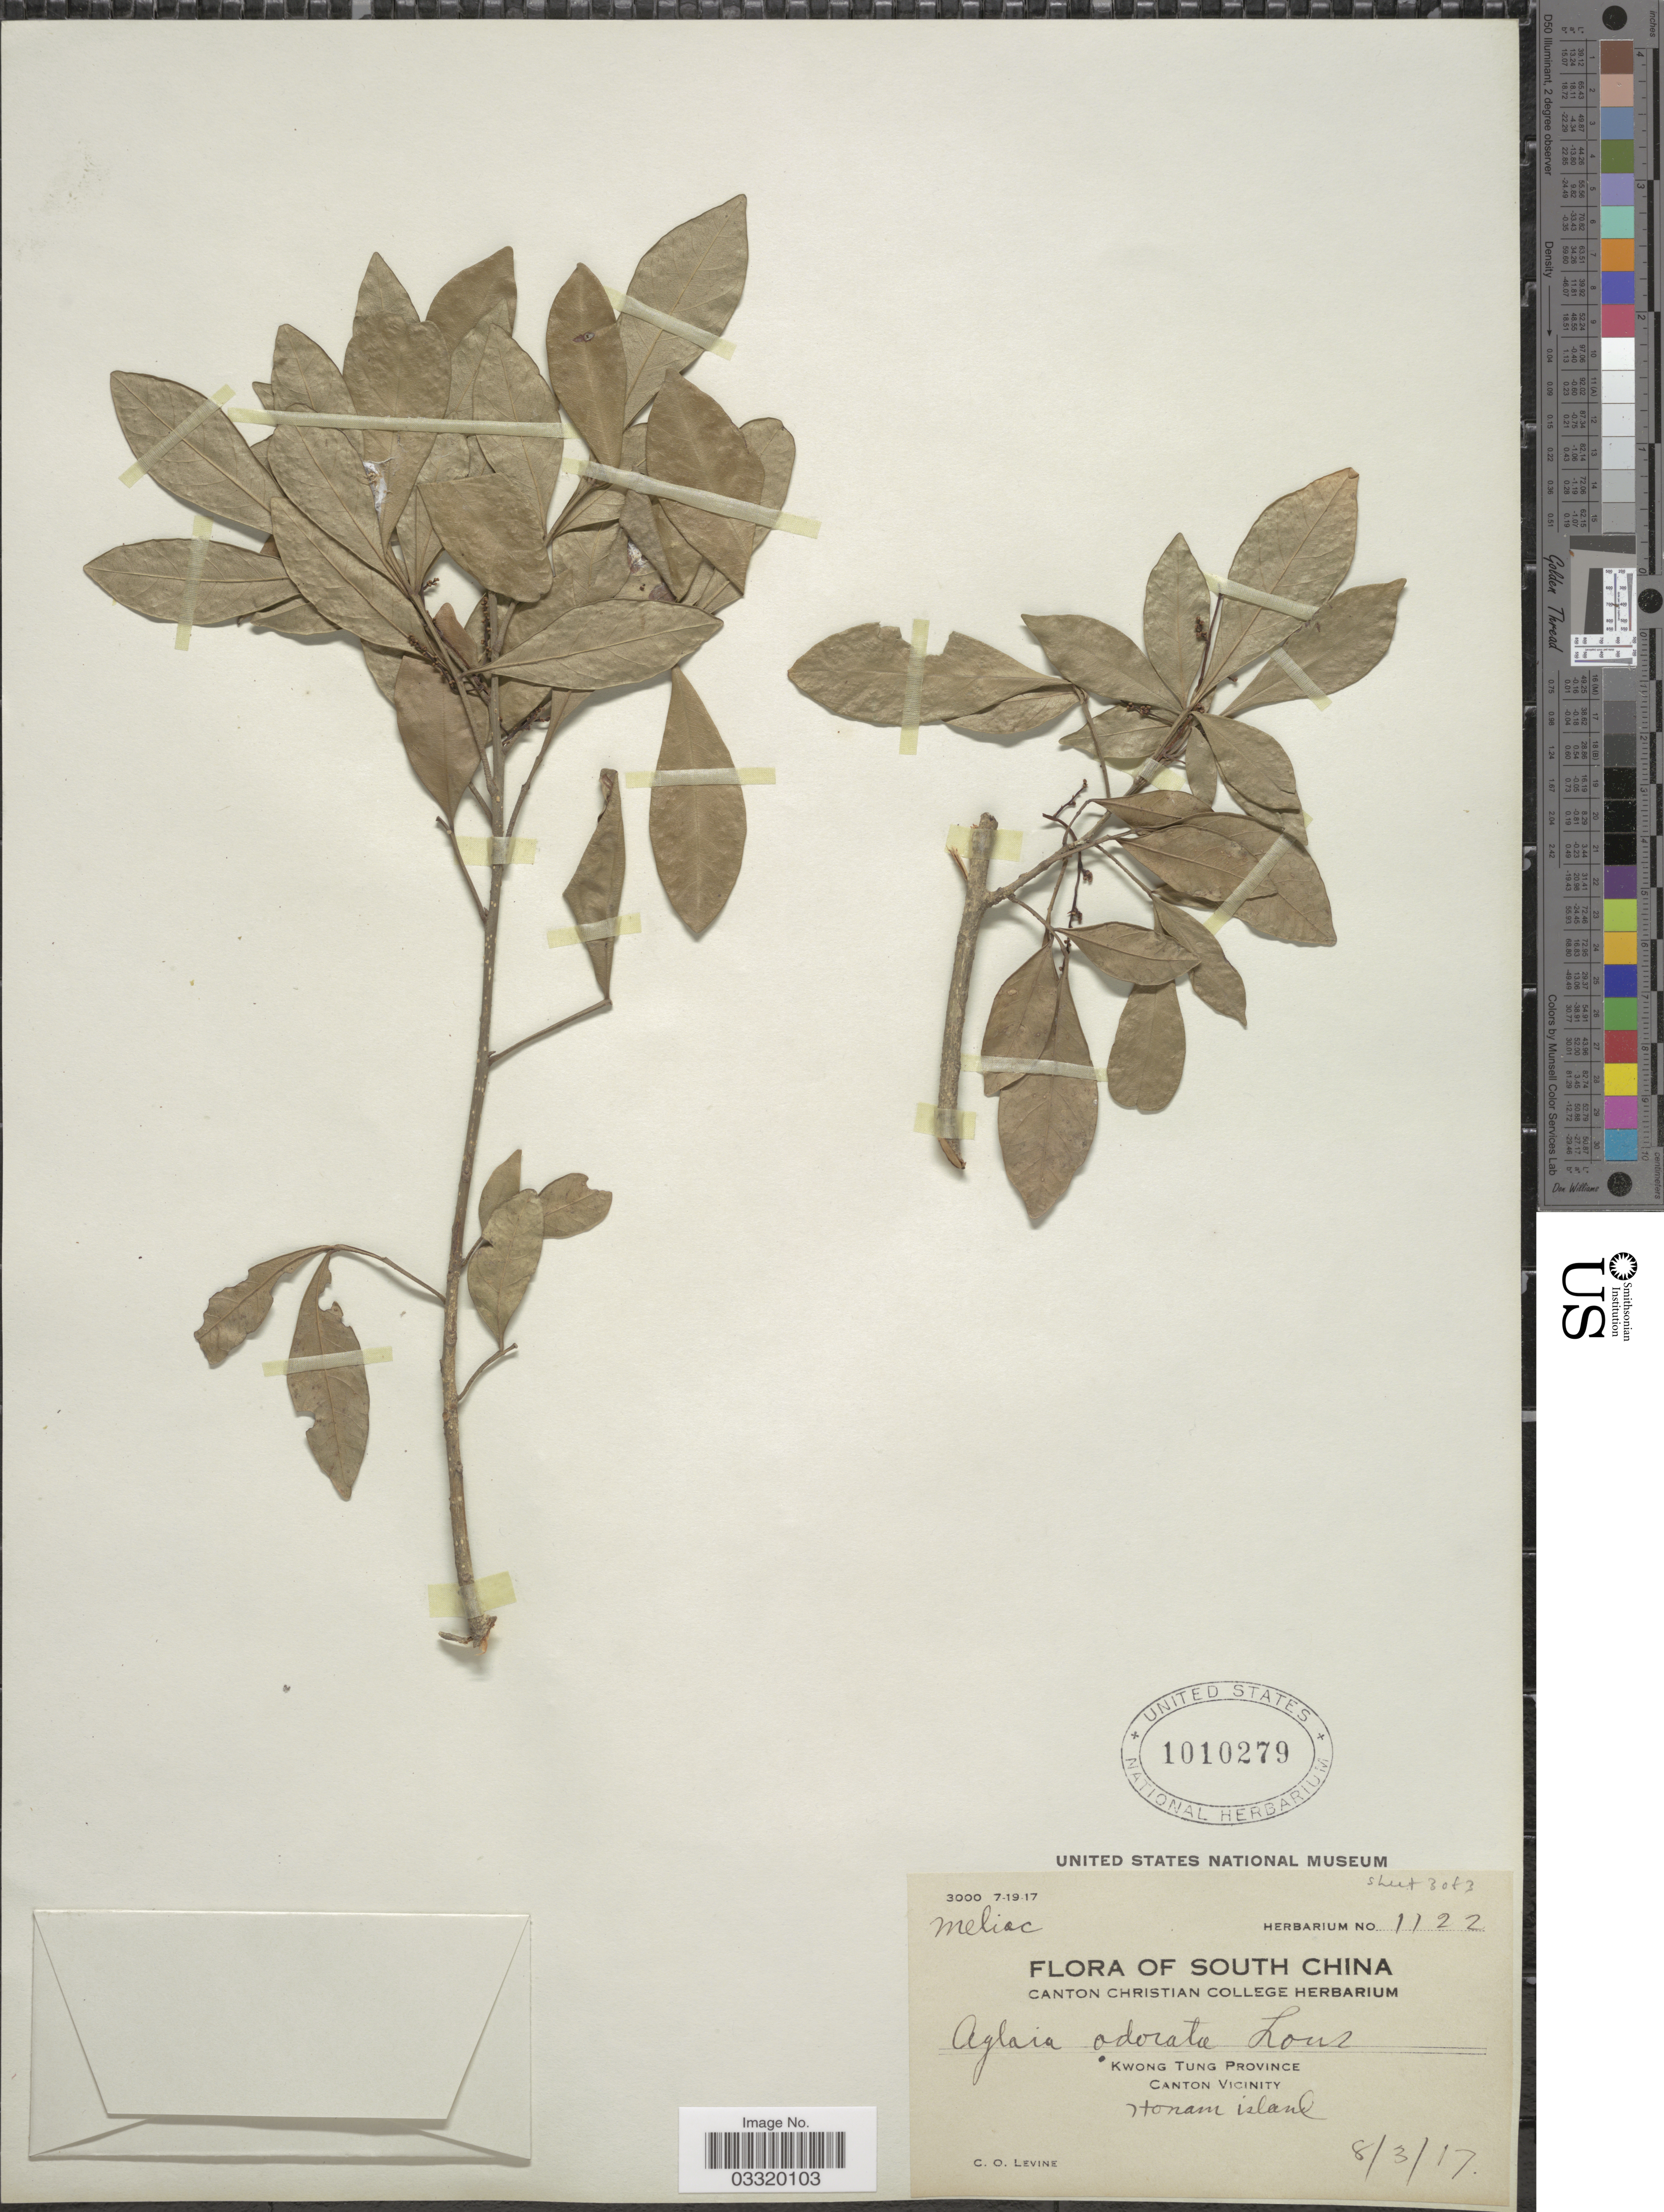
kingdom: Plantae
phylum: Tracheophyta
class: Magnoliopsida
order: Sapindales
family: Meliaceae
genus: Aglaia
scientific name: Aglaia odorata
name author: Lour.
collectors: C. O. Levine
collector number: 1122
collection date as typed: Transcribed d/m/y: 8/3/17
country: China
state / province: Guangdong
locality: South China. Kwong Tung Province. Canton Vicinity. Honam Island.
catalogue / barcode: US 1010279